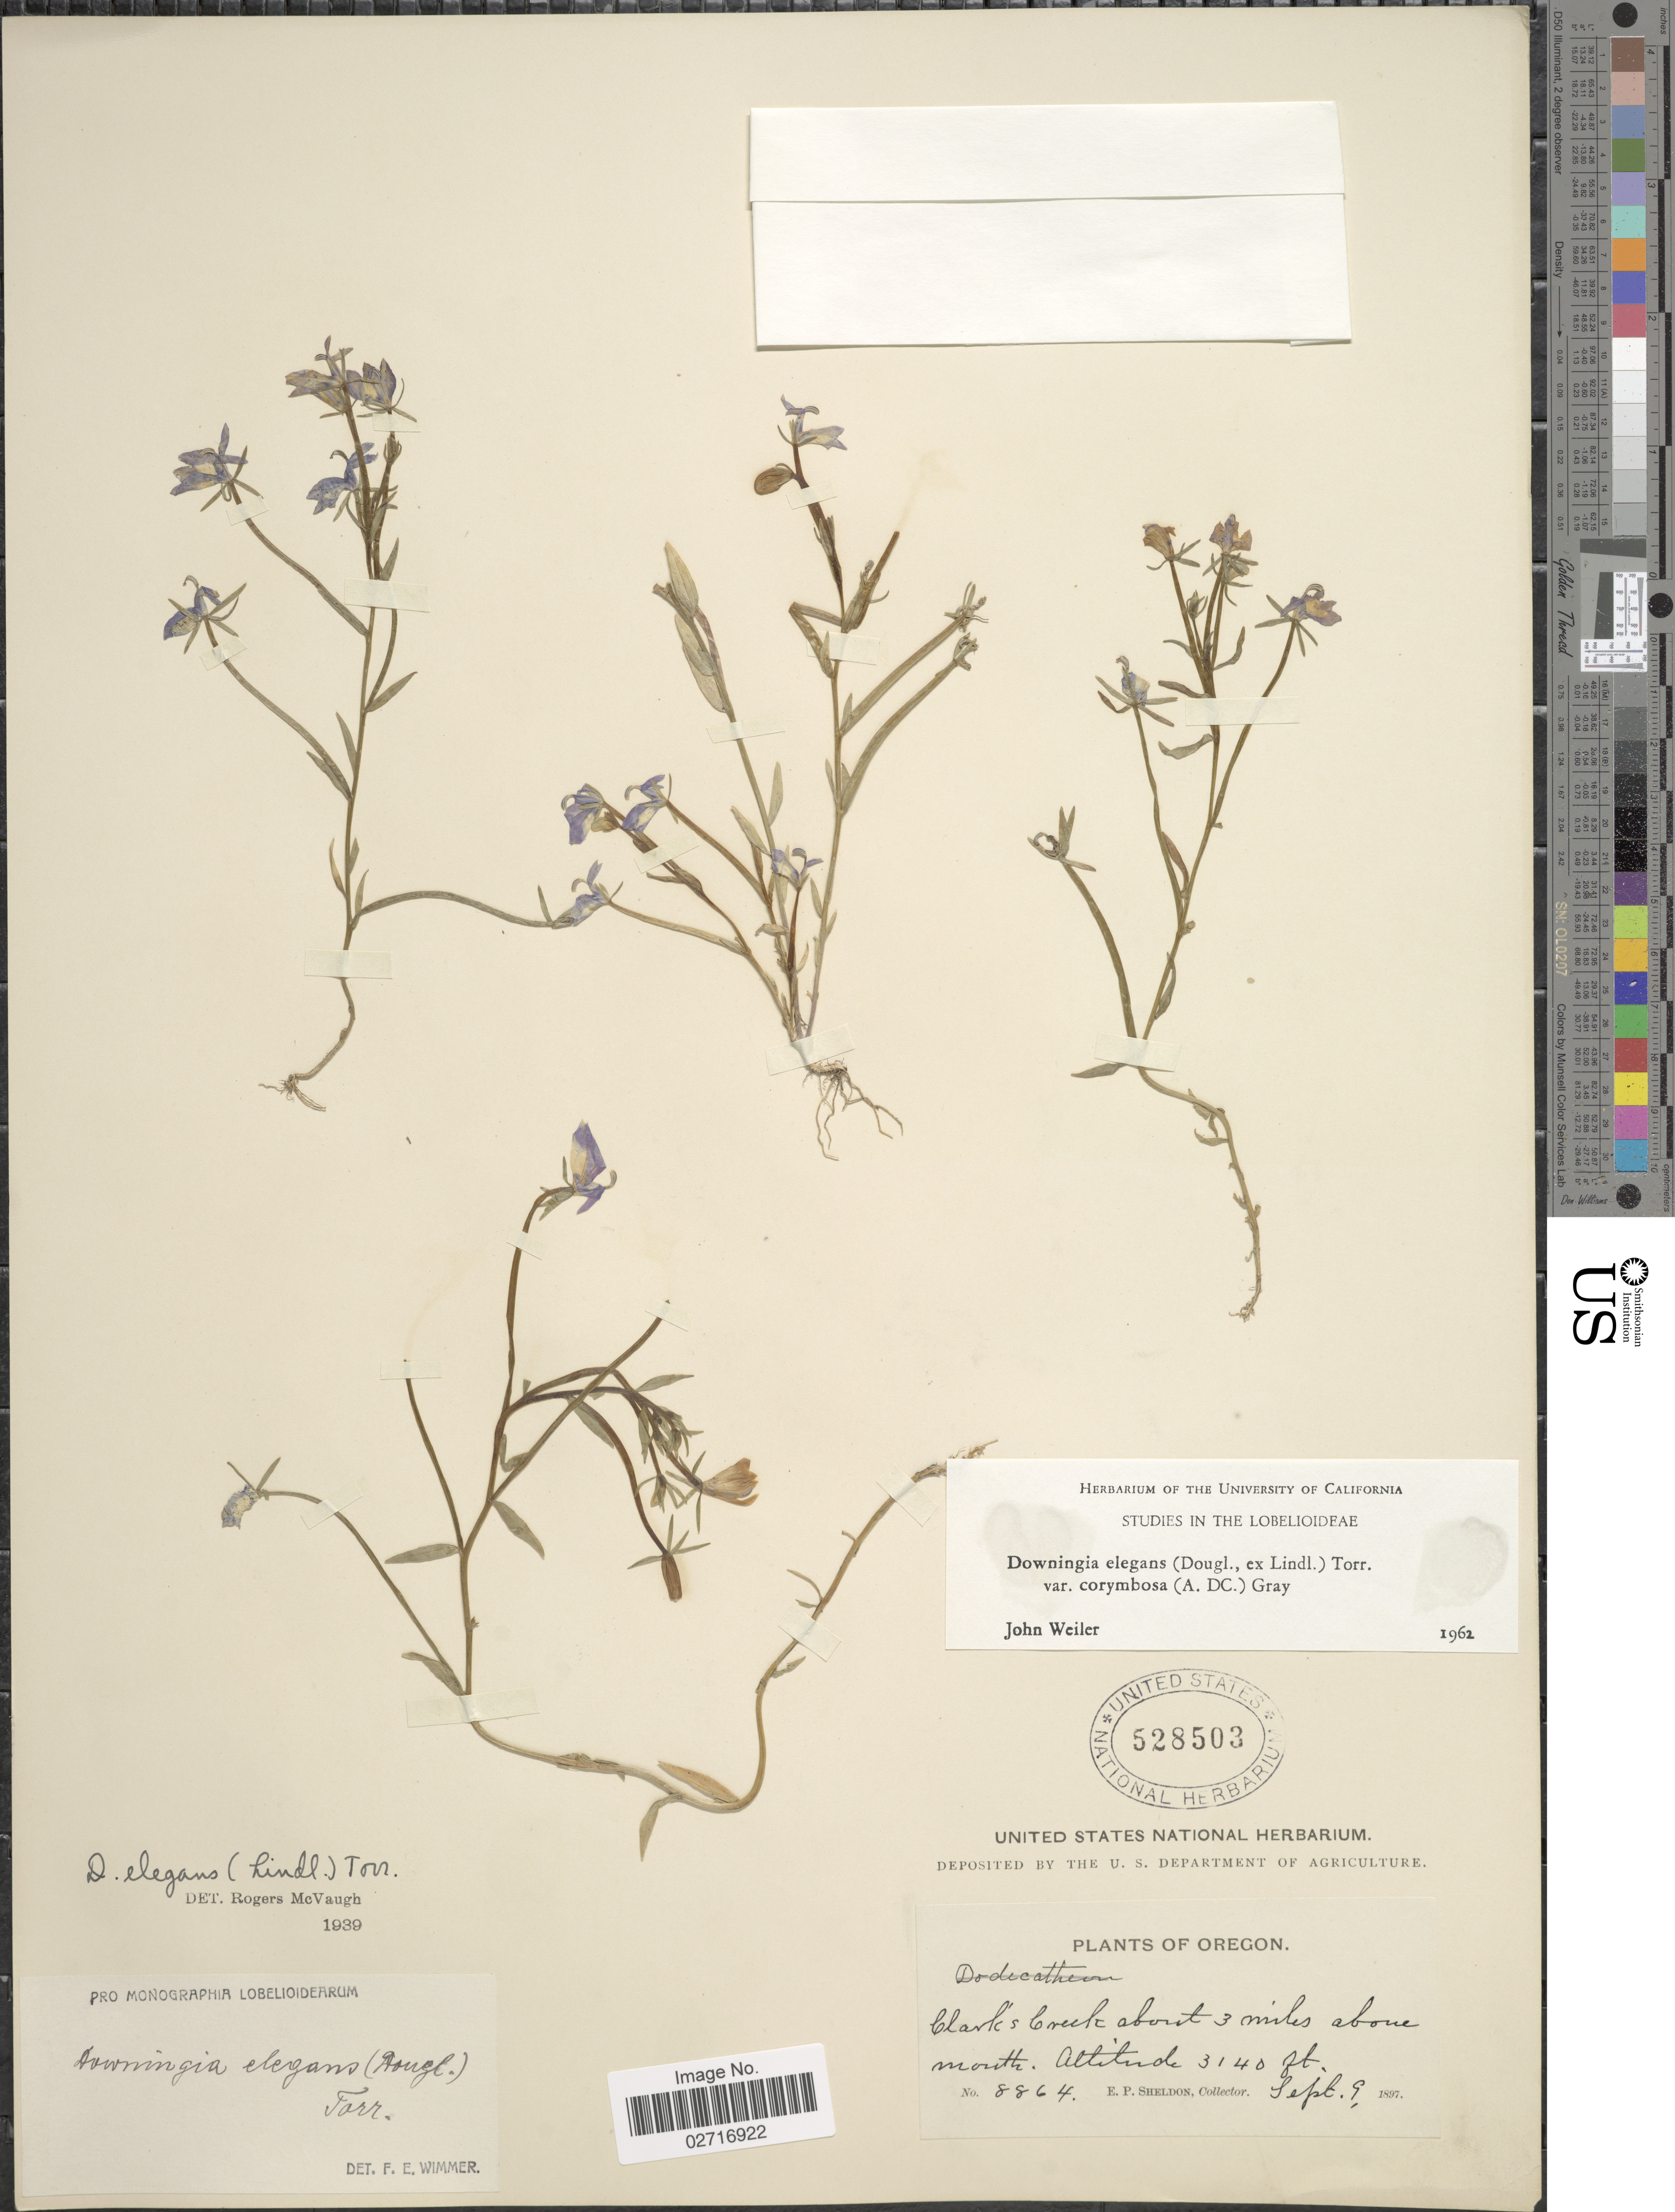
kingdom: Plantae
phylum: Tracheophyta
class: Magnoliopsida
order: Asterales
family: Campanulaceae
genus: Downingia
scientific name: Downingia elegans var. corymbosa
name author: (A. DC.) A. Gray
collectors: E. P. Sheldon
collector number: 8864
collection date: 1897-09-09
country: United States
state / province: Oregon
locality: Clark's Creek about 3 miles above mouth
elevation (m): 957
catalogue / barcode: US 528503